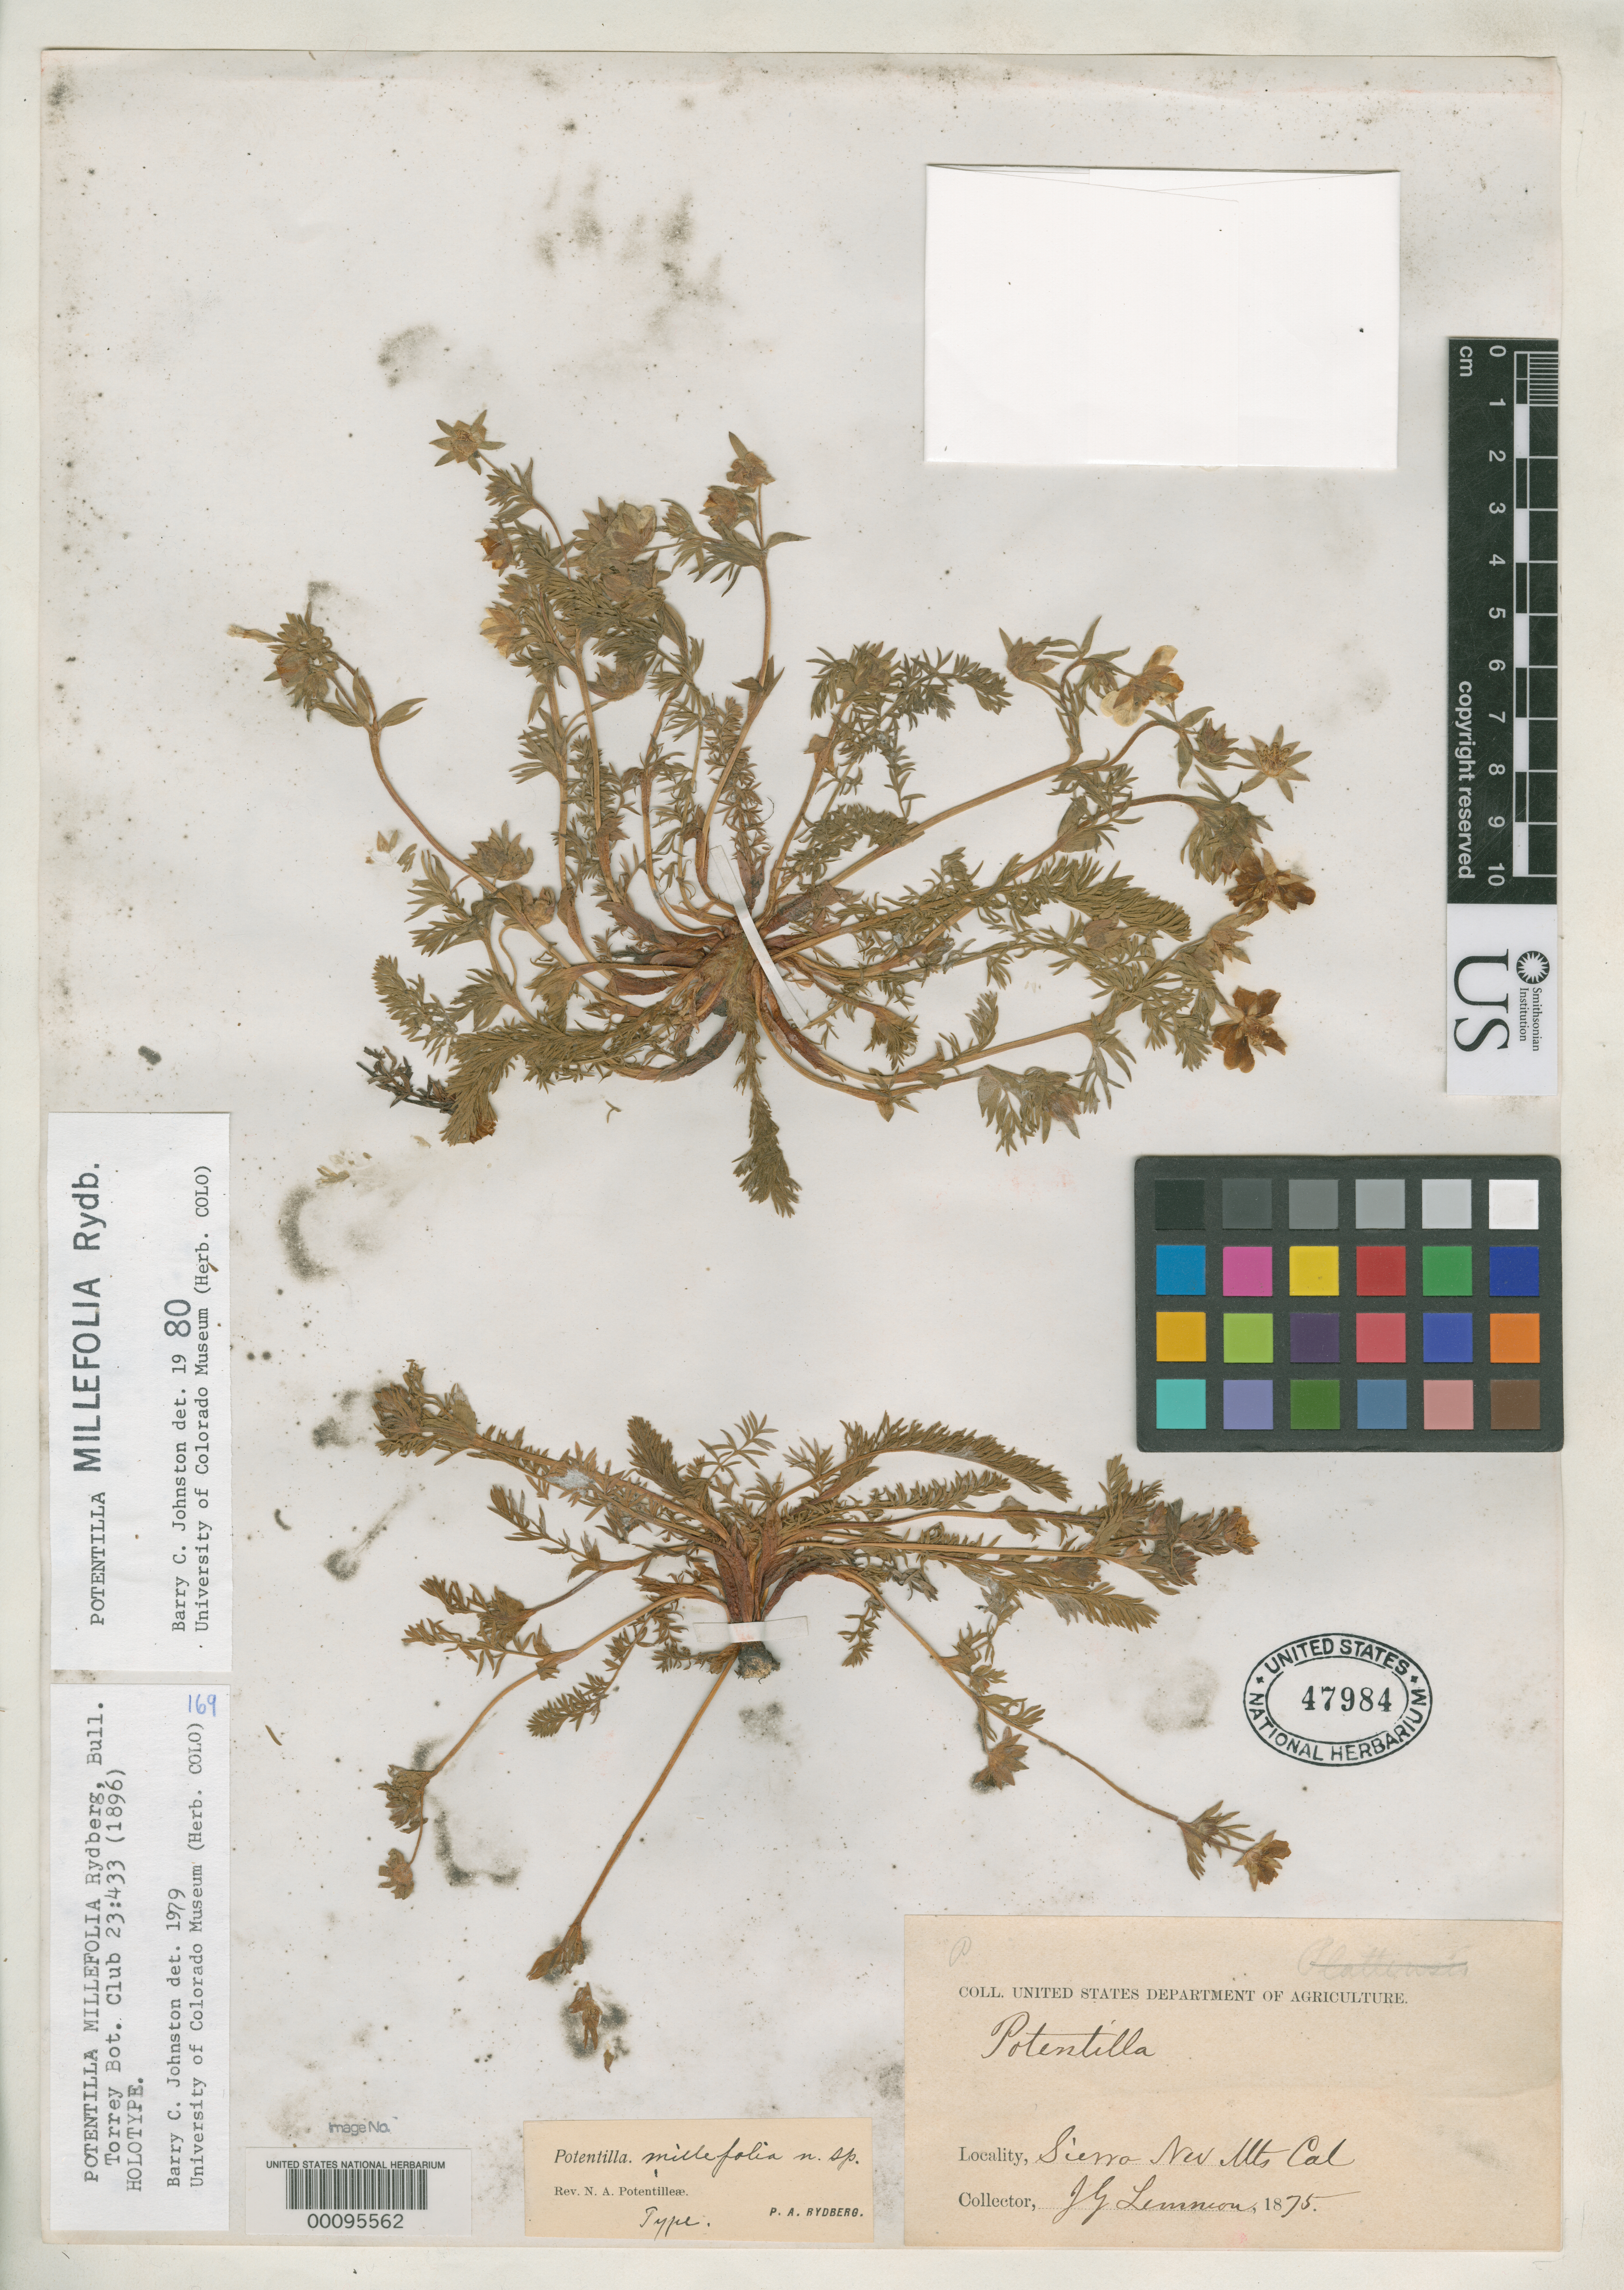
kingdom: Plantae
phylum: Tracheophyta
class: Magnoliopsida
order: Rosales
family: Rosaceae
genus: Potentilla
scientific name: Potentilla millefolia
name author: Rydb.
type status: Isotype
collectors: J. G. Lemmon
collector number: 86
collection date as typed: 1875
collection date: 1875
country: United States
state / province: California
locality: Sierra Nevada Mtns.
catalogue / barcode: US 47984